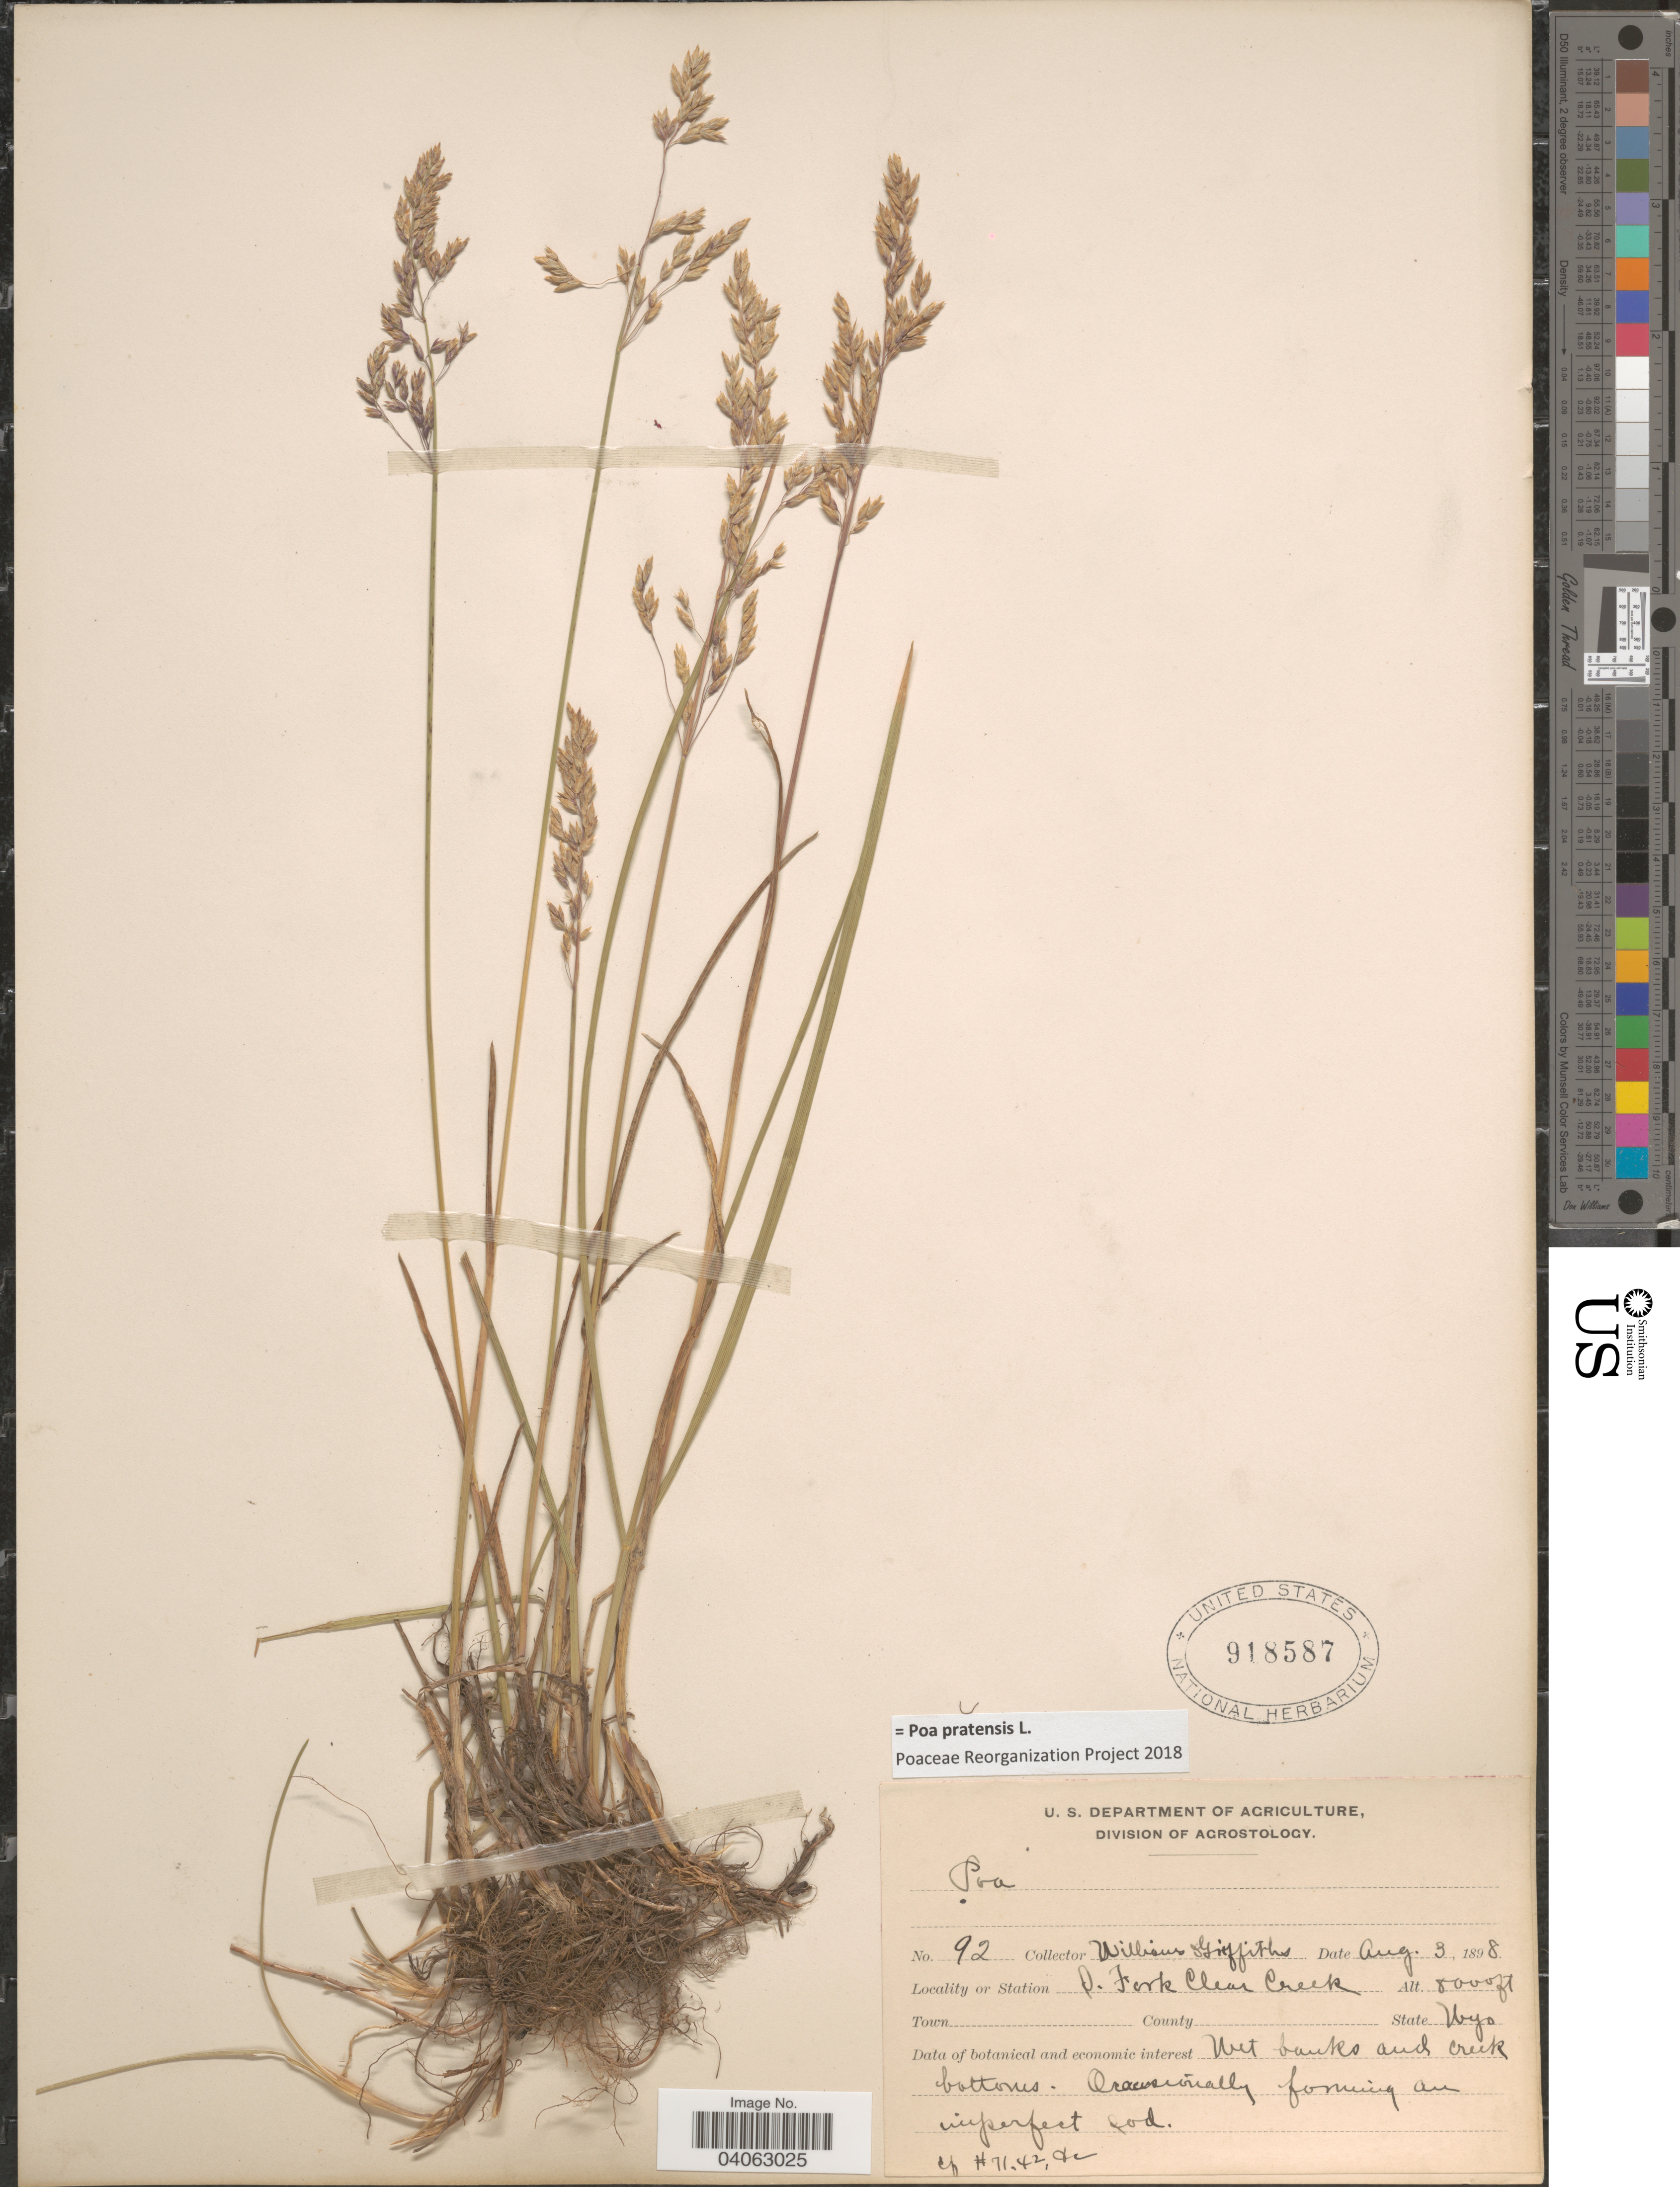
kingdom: Plantae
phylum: Tracheophyta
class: Liliopsida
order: Poales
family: Poaceae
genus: Poa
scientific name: Poa pratensis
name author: L.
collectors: -- Williams & -- Griffiths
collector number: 92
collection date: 1898-08-03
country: United States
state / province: Wyoming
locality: S. Fork Clear Creek. Wet banks and creek bottoms.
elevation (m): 2438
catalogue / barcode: US 918587